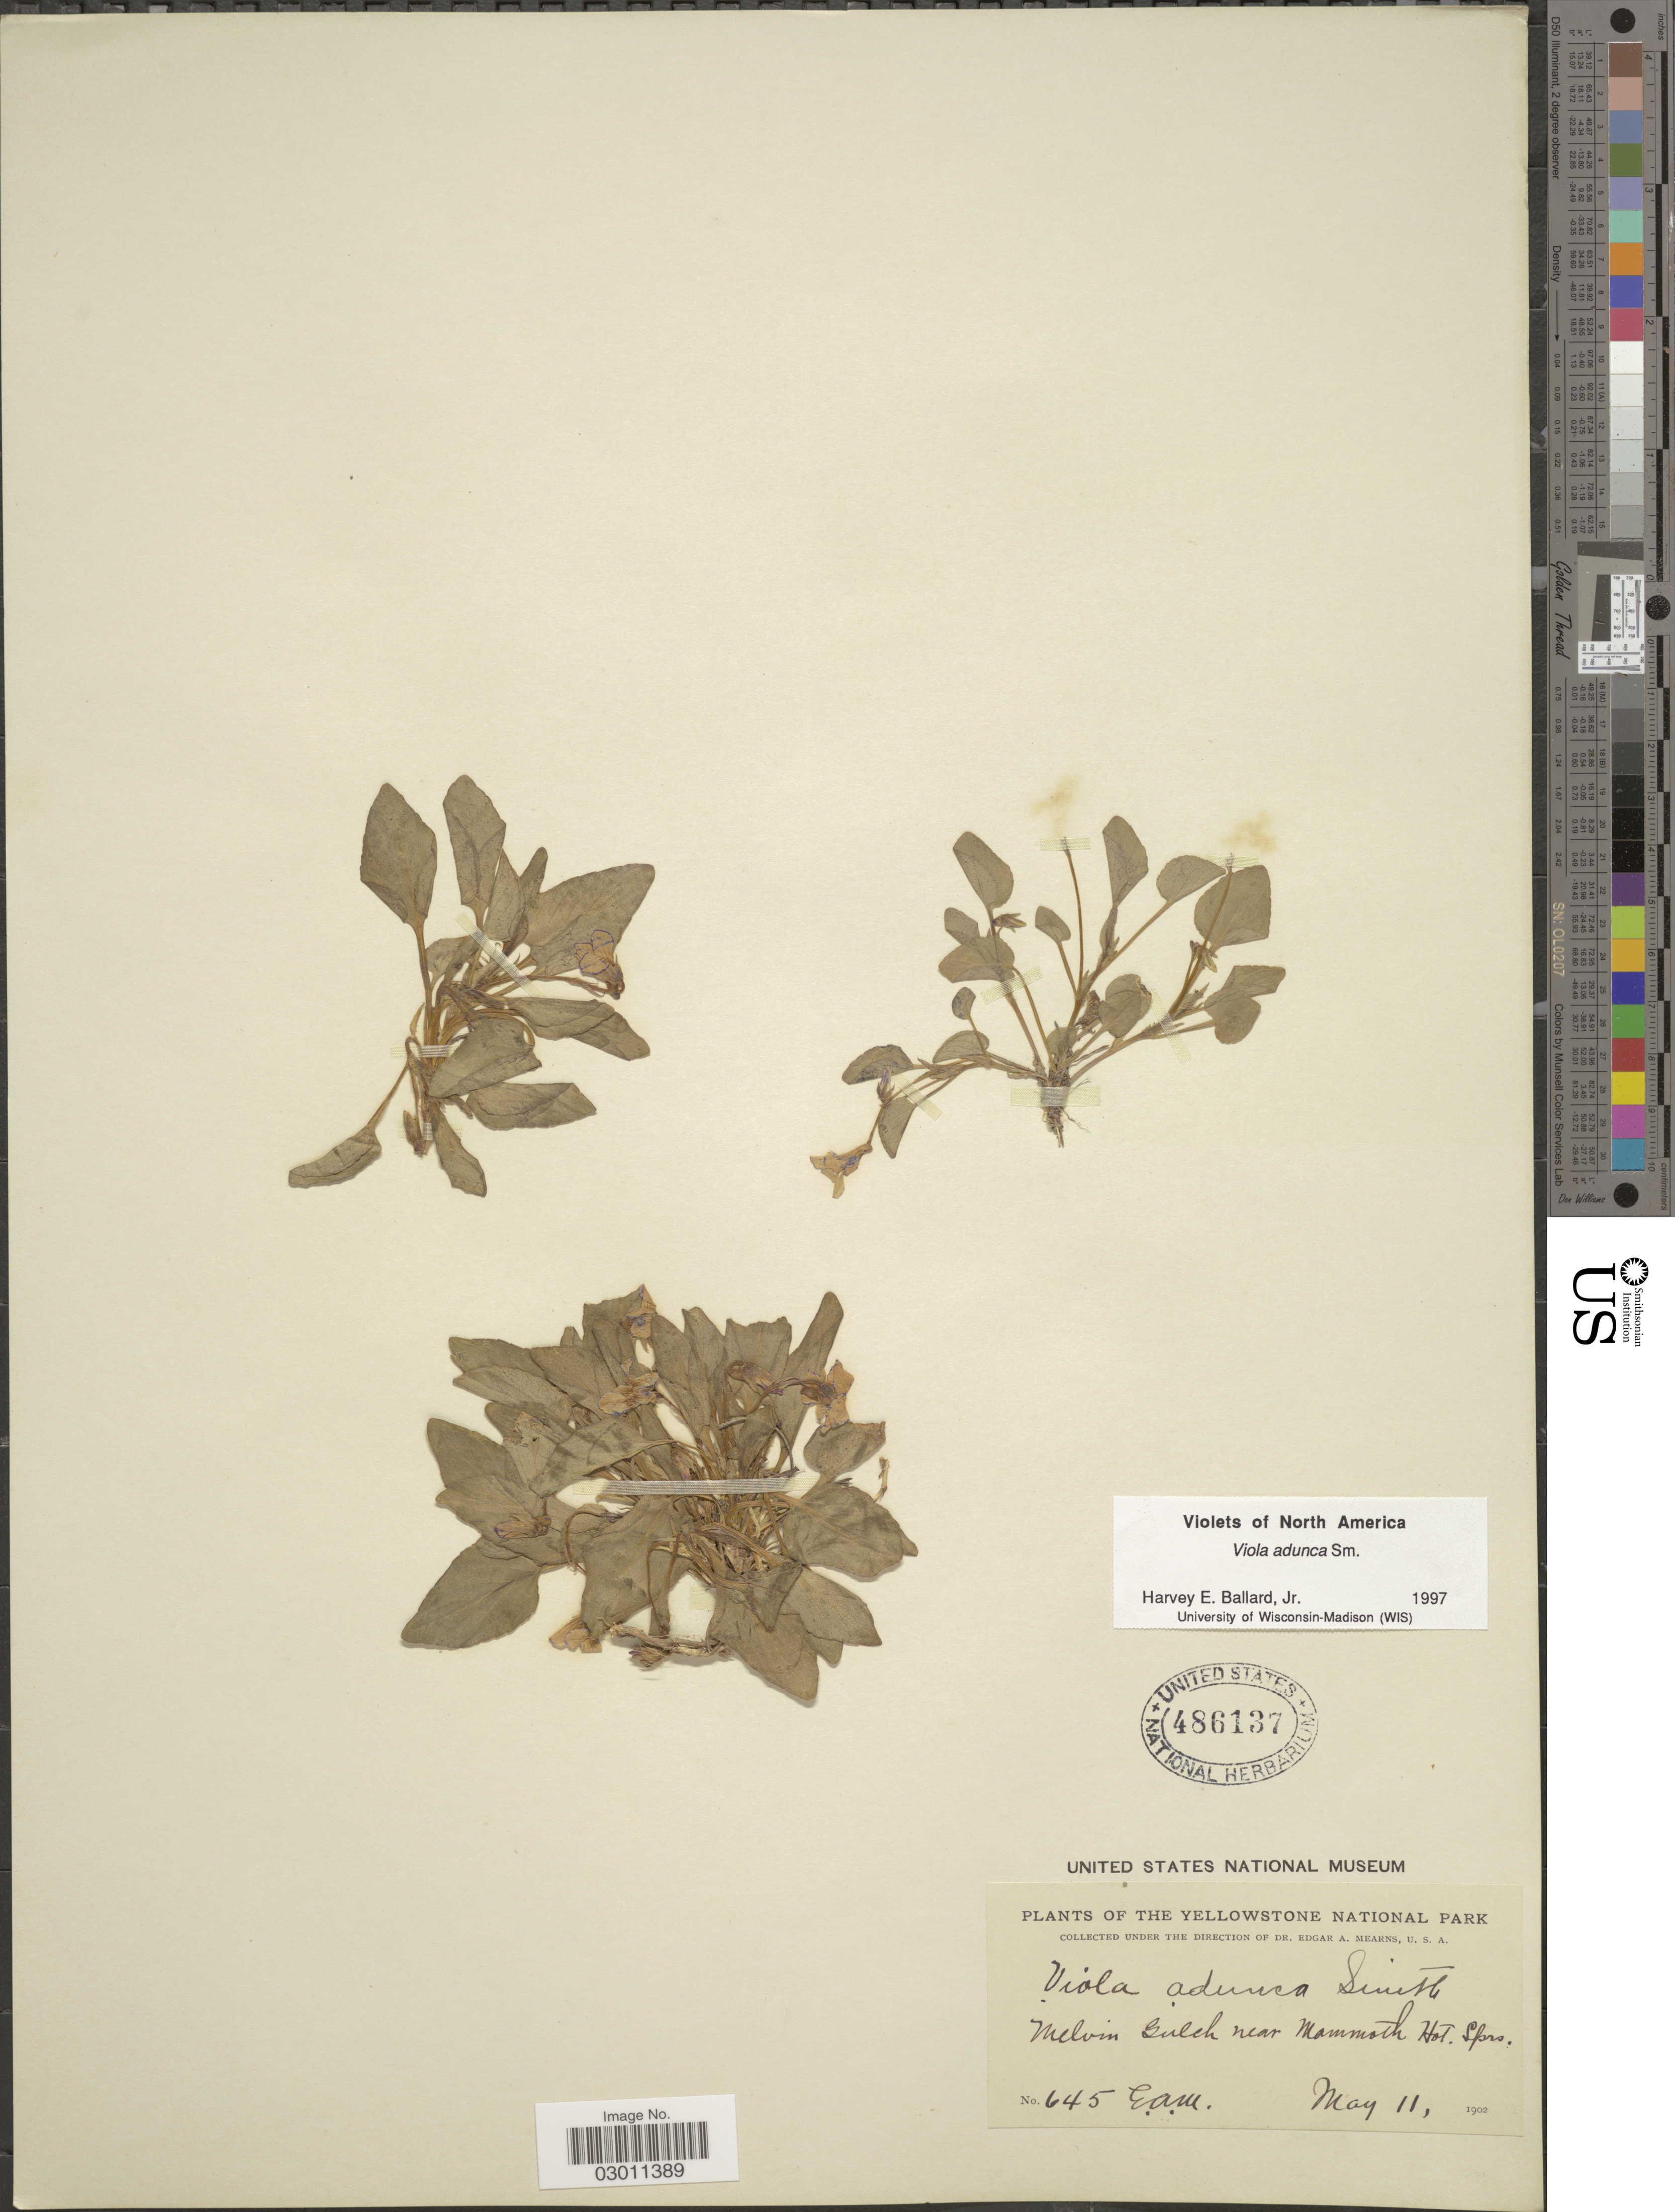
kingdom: Plantae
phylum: Tracheophyta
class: Magnoliopsida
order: Malpighiales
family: Violaceae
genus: Viola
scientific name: Viola adunca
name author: Sm.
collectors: E. A. Mearns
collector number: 645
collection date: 1902-05-11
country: United States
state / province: Wyoming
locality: The Yellowstone National Park, Melvin Gulch near Mammoth Hot Sprs.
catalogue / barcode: US 486137